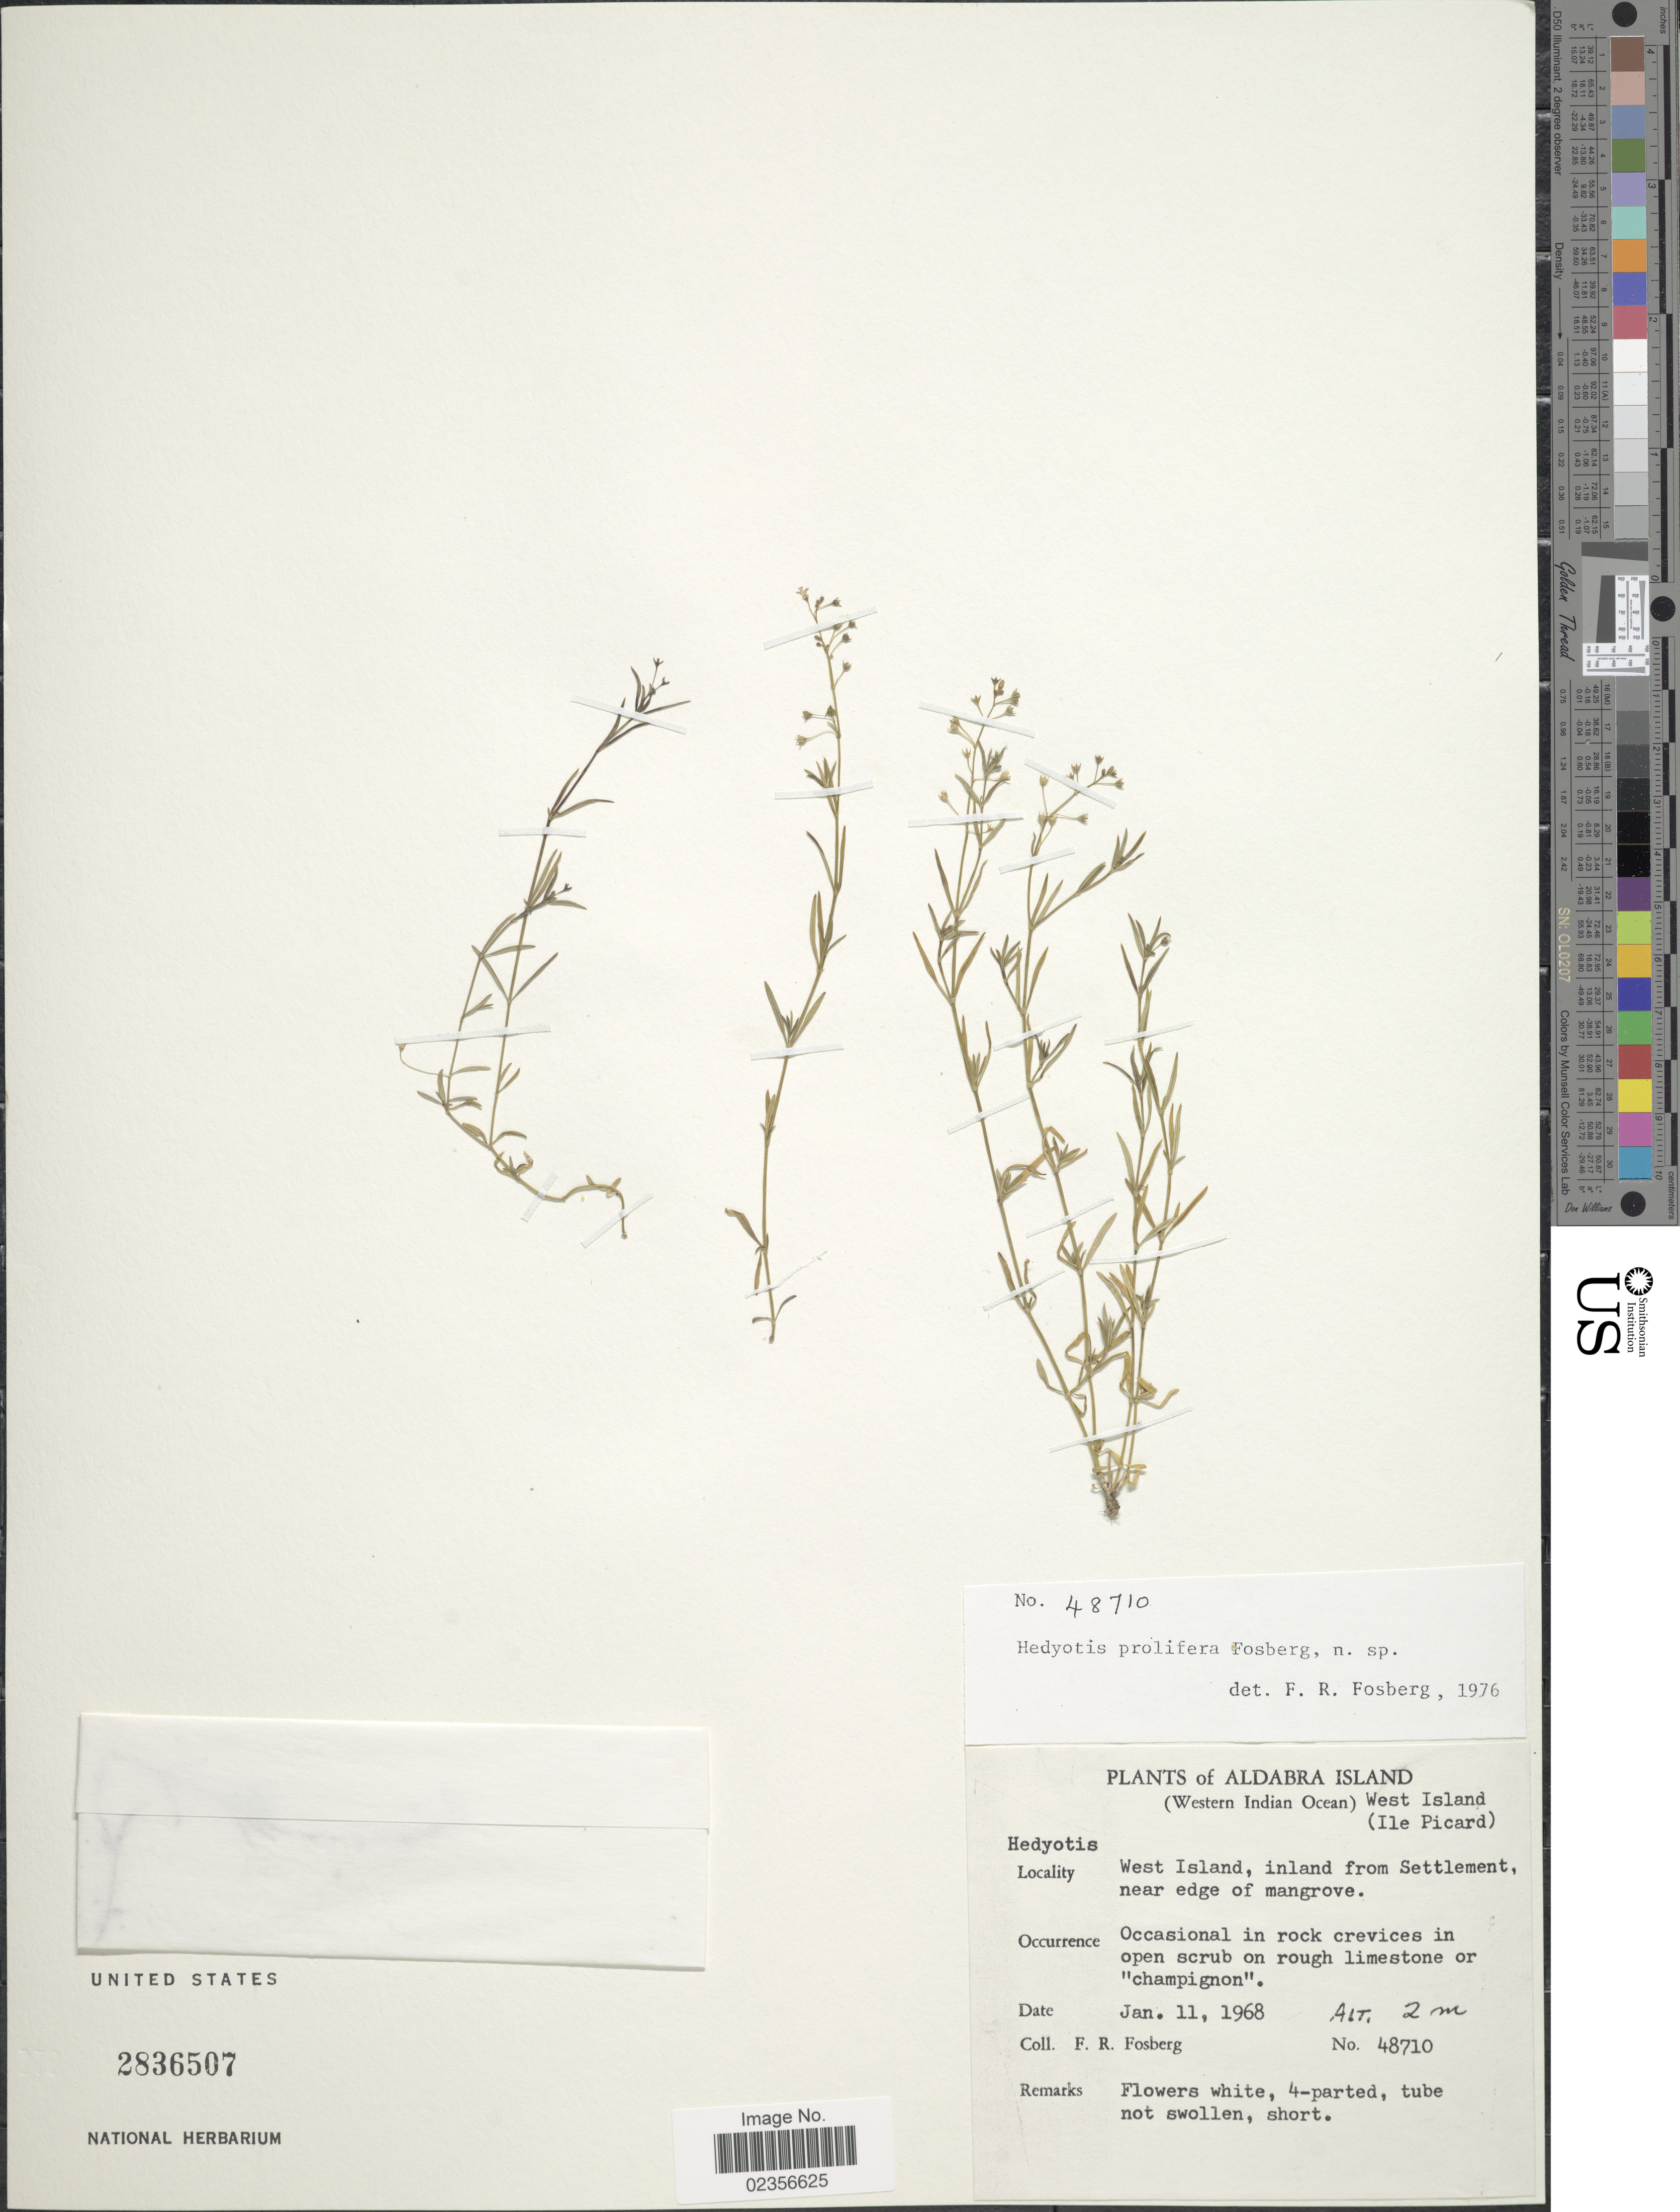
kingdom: Plantae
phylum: Tracheophyta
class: Magnoliopsida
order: Gentianales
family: Rubiaceae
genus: Hedyotis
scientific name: Hedyotis prolifera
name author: Fosberg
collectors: F. R. Fosberg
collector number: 48710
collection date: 1968-01-11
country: Seychelles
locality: Aldabra Island: West Island (Ile Picard). inland from Settlement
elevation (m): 2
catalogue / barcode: US 2836507